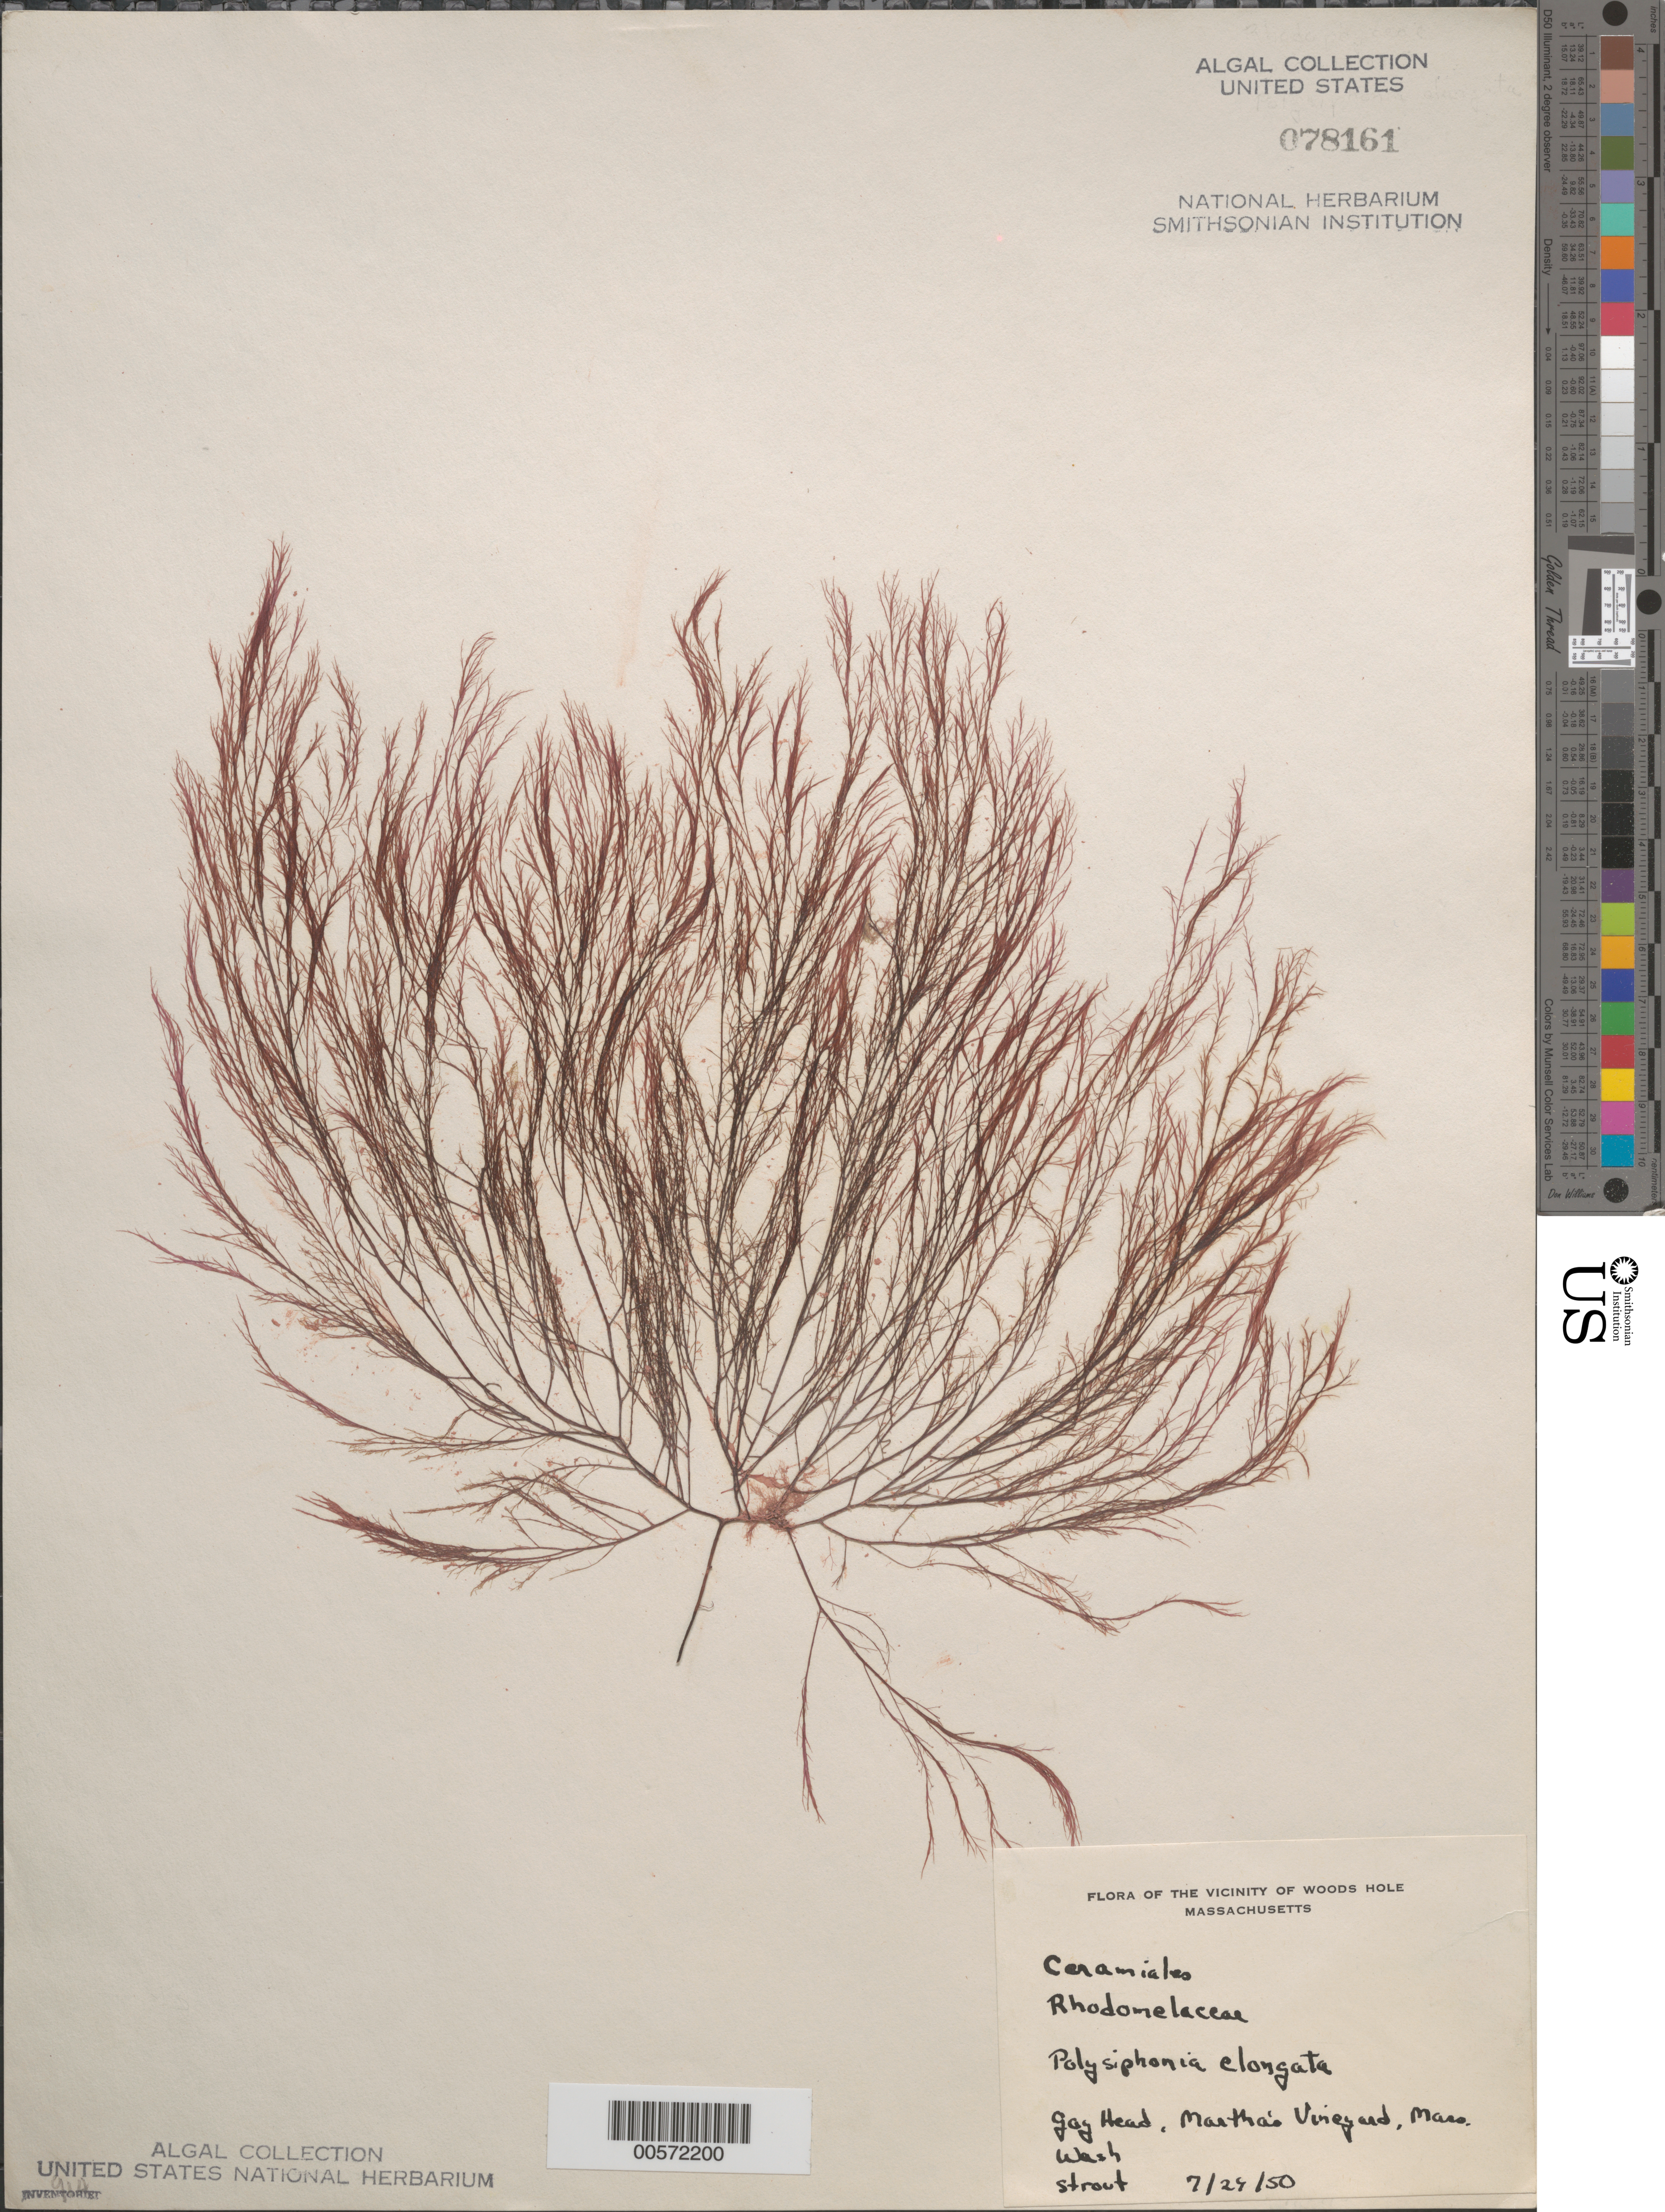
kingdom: Plantae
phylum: Rhodophyta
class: Florideophyceae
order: Ceramiales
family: Rhodomelaceae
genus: Carradoriella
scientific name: Carradoriella elongata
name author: (Hudson) Savoie & G.W. Saunders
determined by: Algae name updating Project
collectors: P. Strout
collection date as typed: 29 Jul 1950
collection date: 1950-07-29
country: United States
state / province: Massachusetts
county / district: Dukes County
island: Martha's Vineyard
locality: Gay Head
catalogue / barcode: US 78161